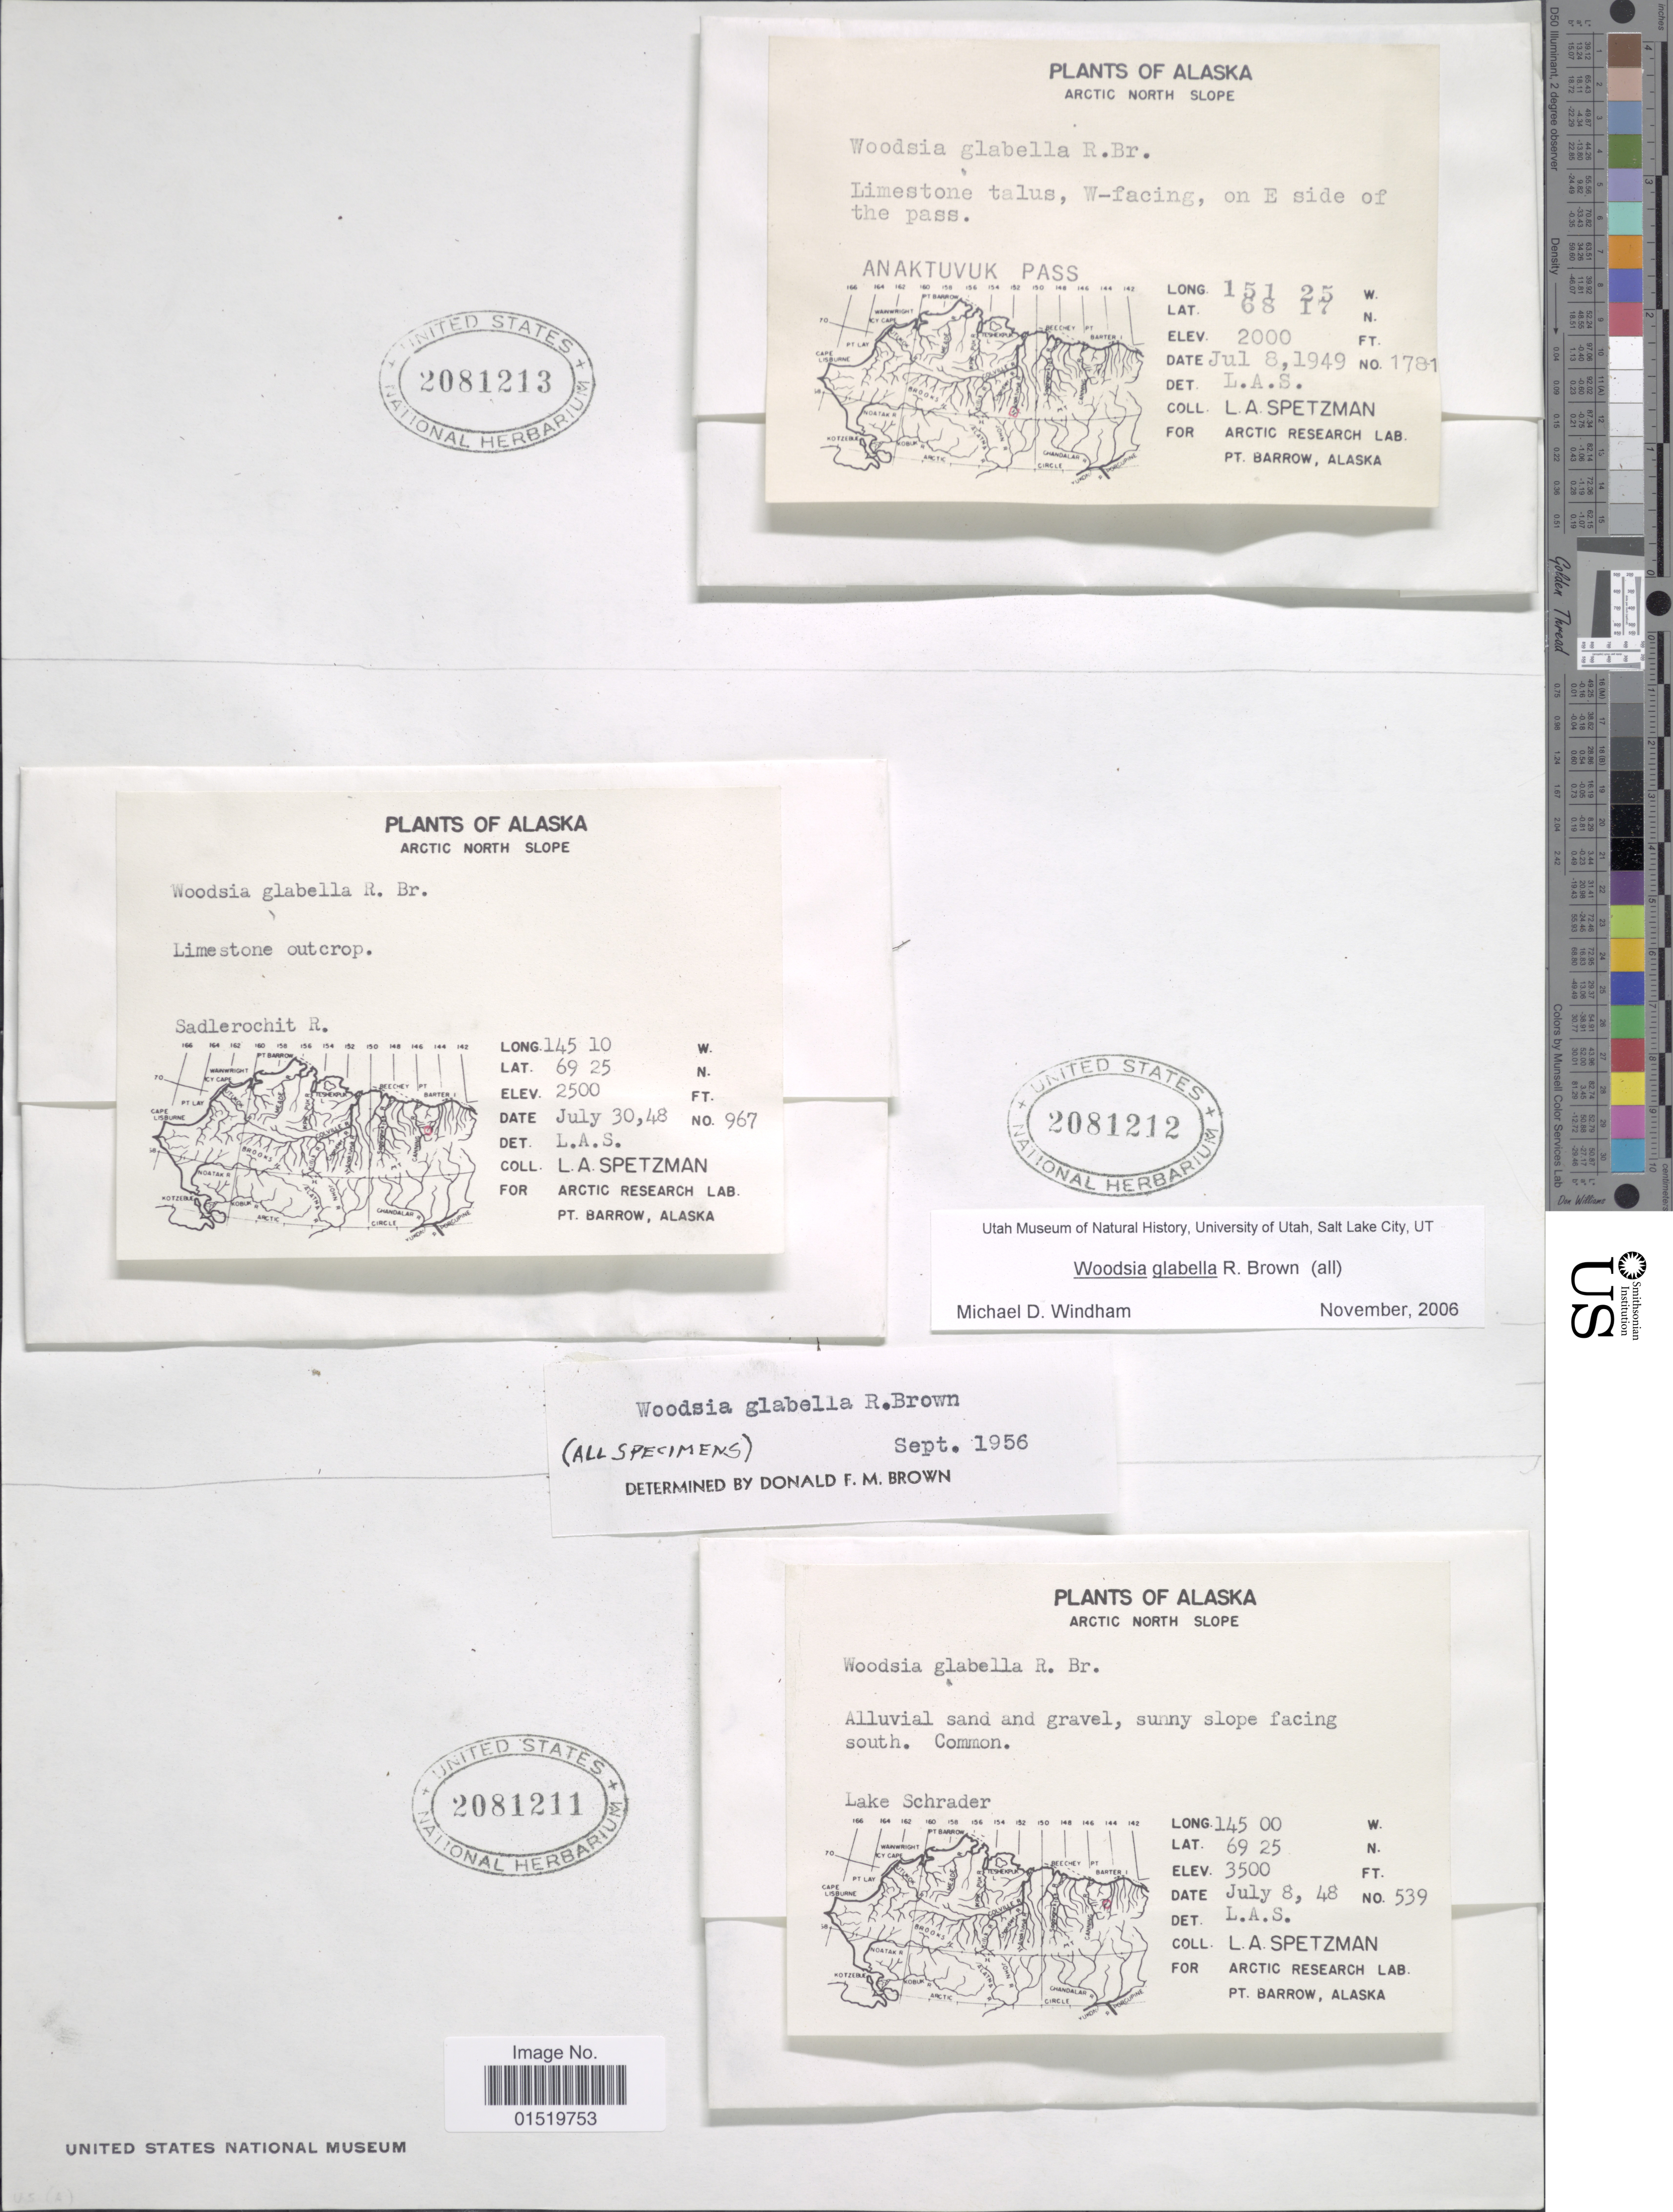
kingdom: Plantae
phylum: Tracheophyta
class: Polypodiopsida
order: Polypodiales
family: Woodsiaceae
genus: Woodsia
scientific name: Woodsia glabella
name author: R. Br.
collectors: L. Spetzman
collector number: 1781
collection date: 1949-07-08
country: United States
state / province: Alaska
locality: Arctic North Slope, Limestone talus, W-facing, on E side of the pass, Anaktuvuk Pass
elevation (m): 610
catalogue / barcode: US 2081213-3